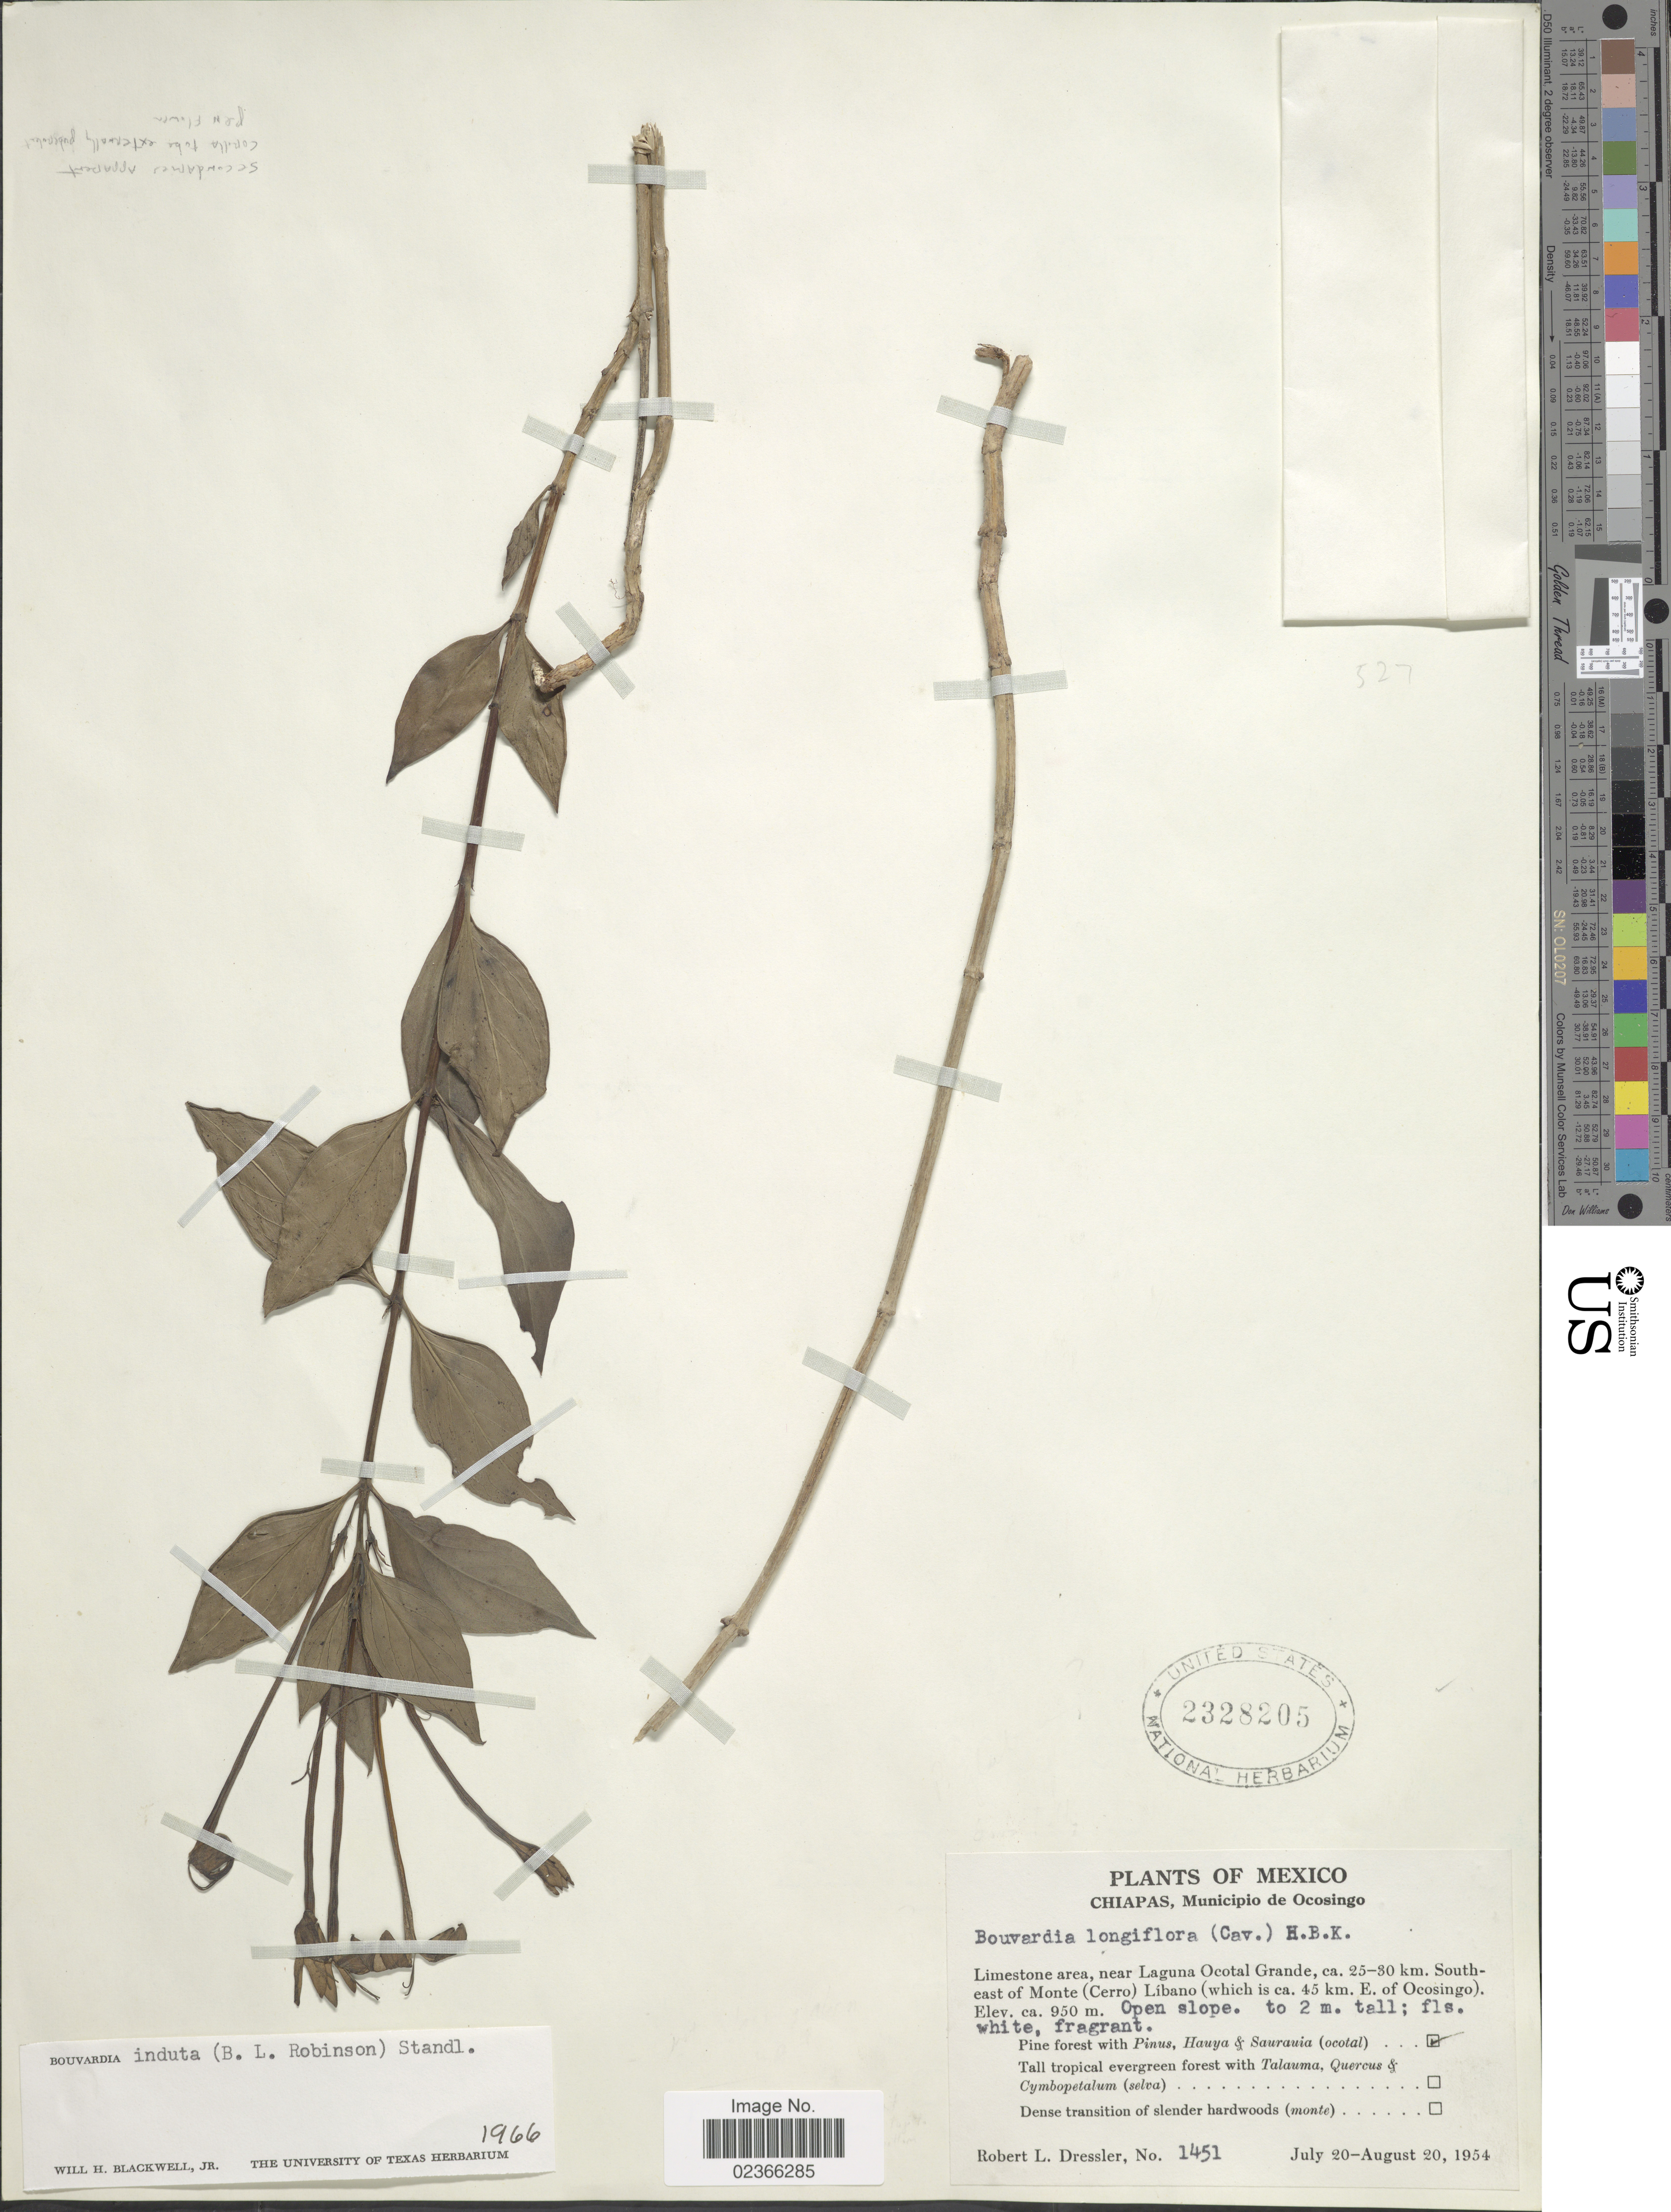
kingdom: Plantae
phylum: Tracheophyta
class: Magnoliopsida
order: Gentianales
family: Rubiaceae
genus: Bouvardia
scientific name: Bouvardia induta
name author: (B.L. Rob.) Standl.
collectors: R. Dressler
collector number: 1451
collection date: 1954-07-20/1954-08-20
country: Mexico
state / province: Chiapas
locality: Chiapas, Municipio de Ocosingo. Limestone area, near Laguna Ocotal Grande, ca. 25-30 km. South east of Monte (Cerro) Libano (which is ca. 45 km. E. of Ocosingo)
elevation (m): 950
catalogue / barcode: US 2328205